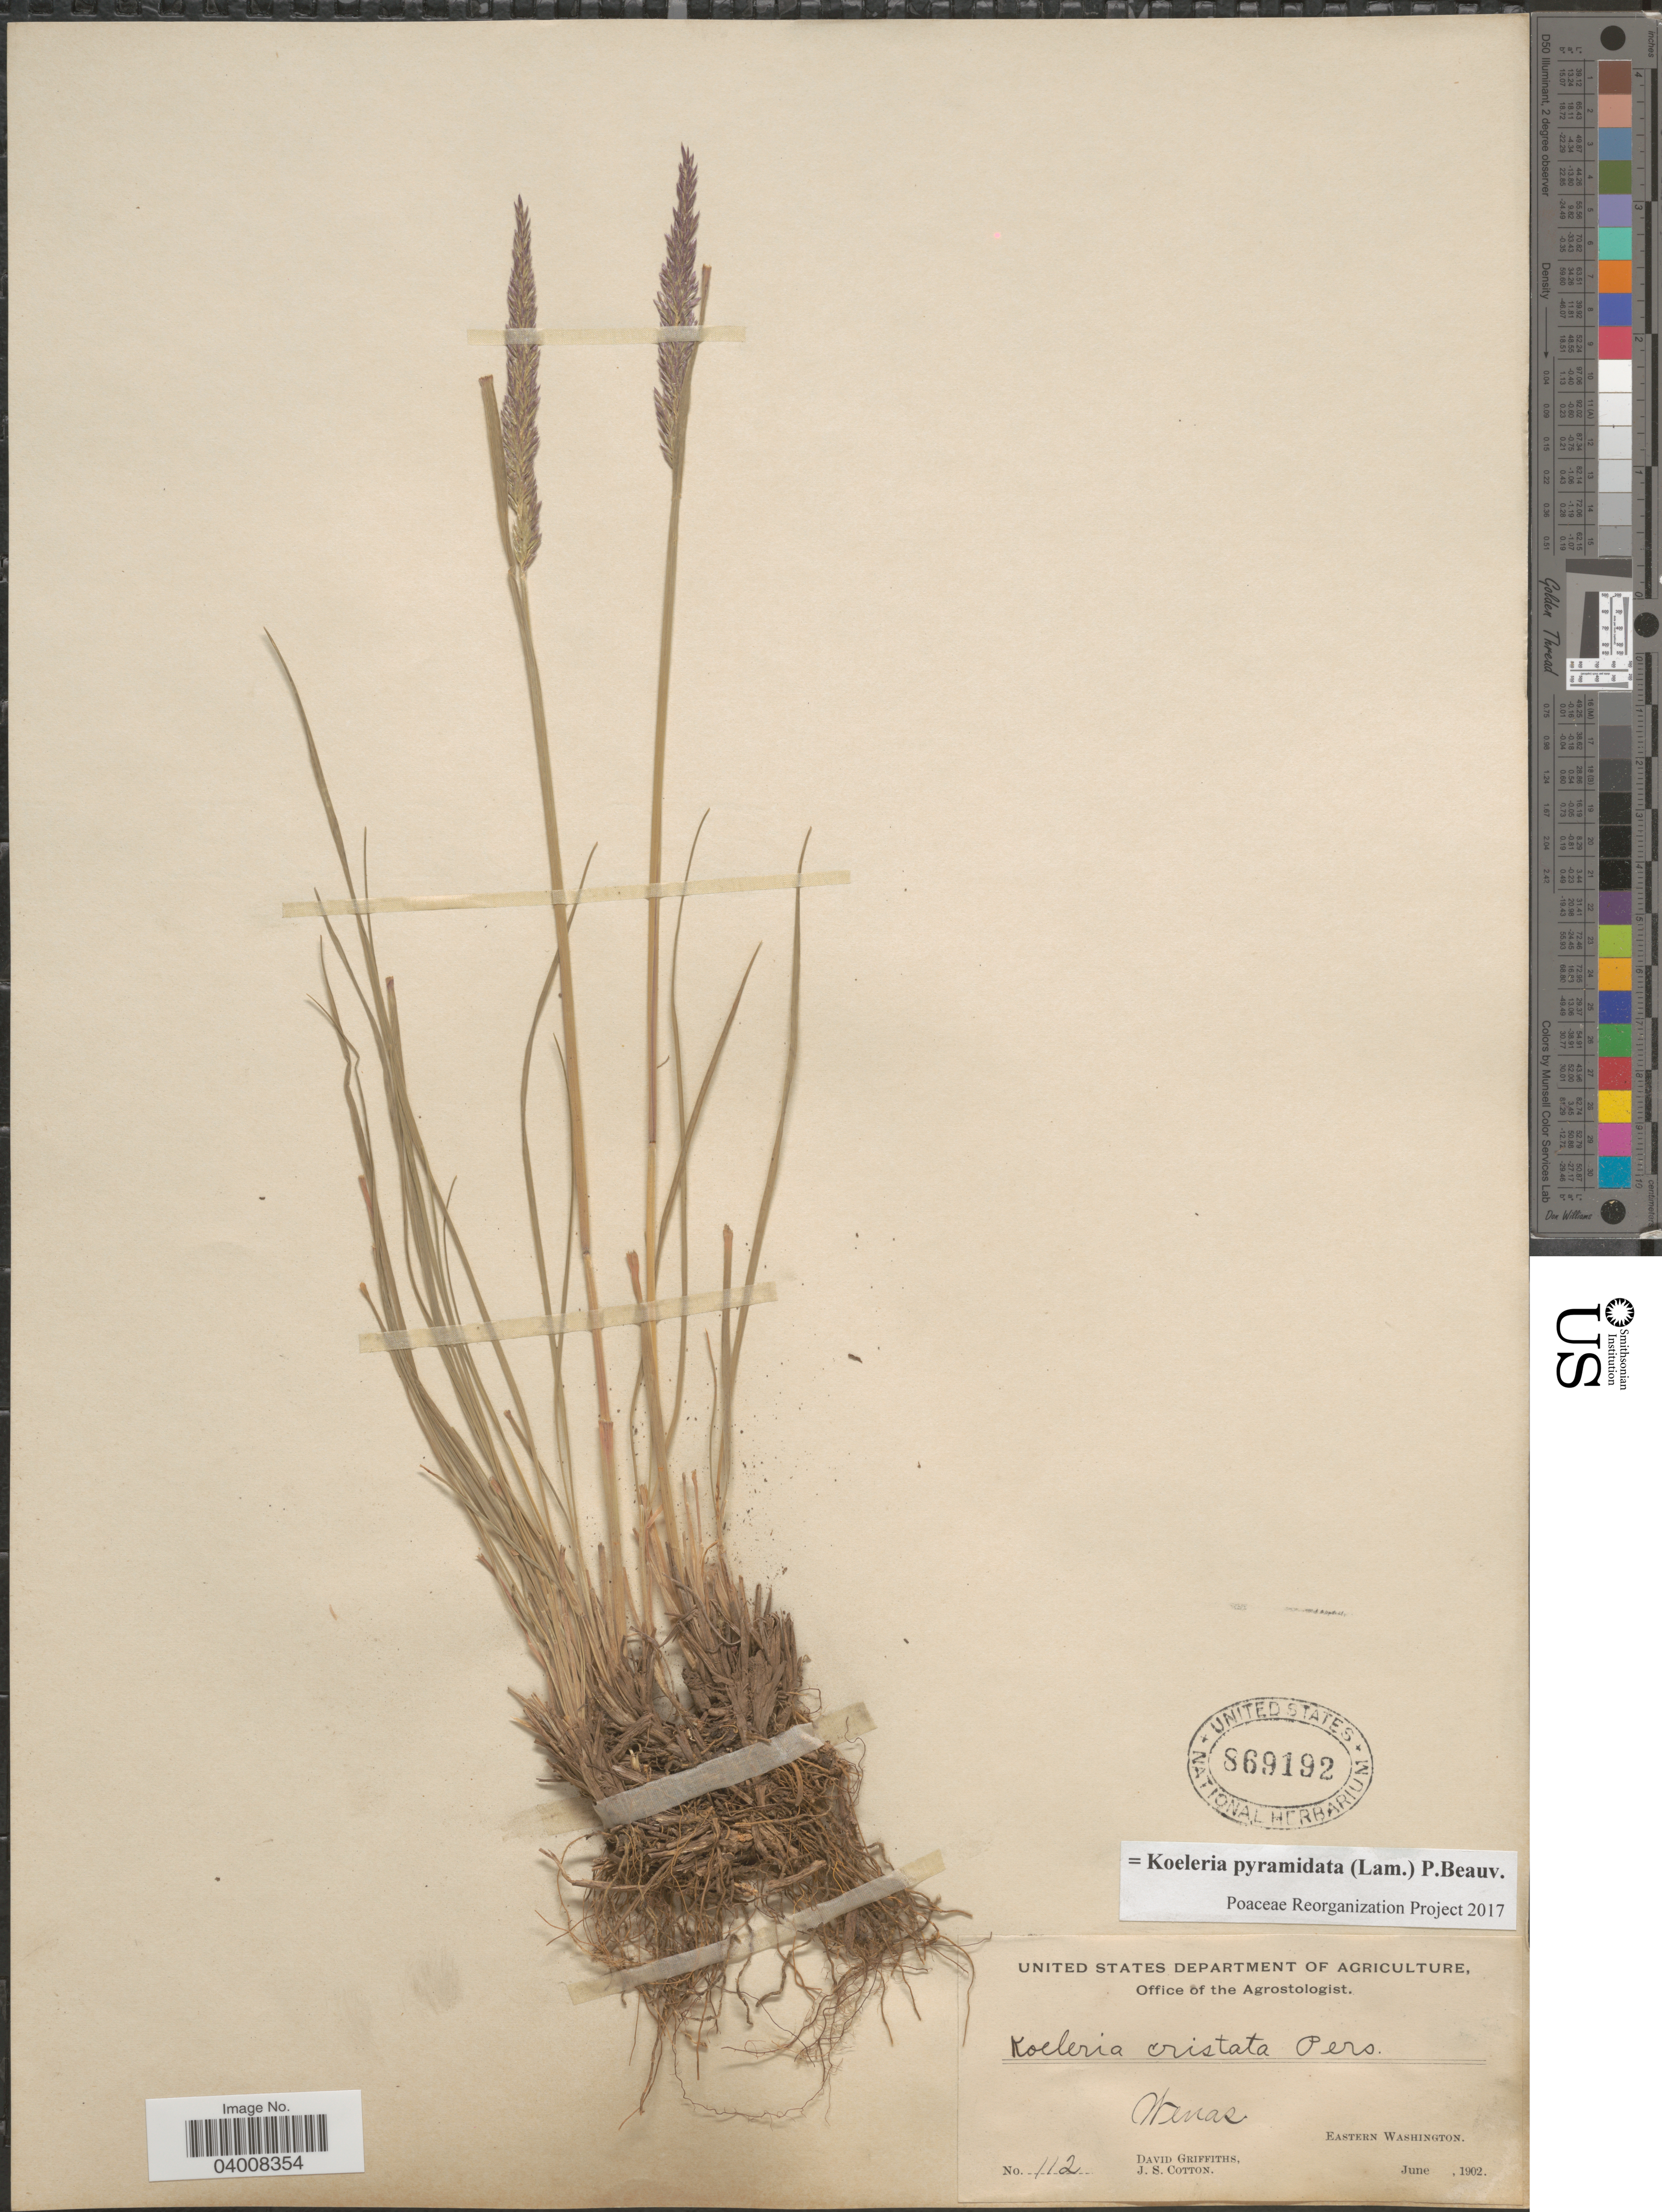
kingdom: Plantae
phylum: Tracheophyta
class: Liliopsida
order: Poales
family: Poaceae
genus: Koeleria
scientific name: Koeleria pyramidata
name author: (Lam.) P. Beauv.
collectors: D. Griffiths & J. S. Cotton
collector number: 112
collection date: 1902-06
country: United States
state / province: Washington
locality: Wenas. Eastern Washington.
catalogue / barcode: US 869192